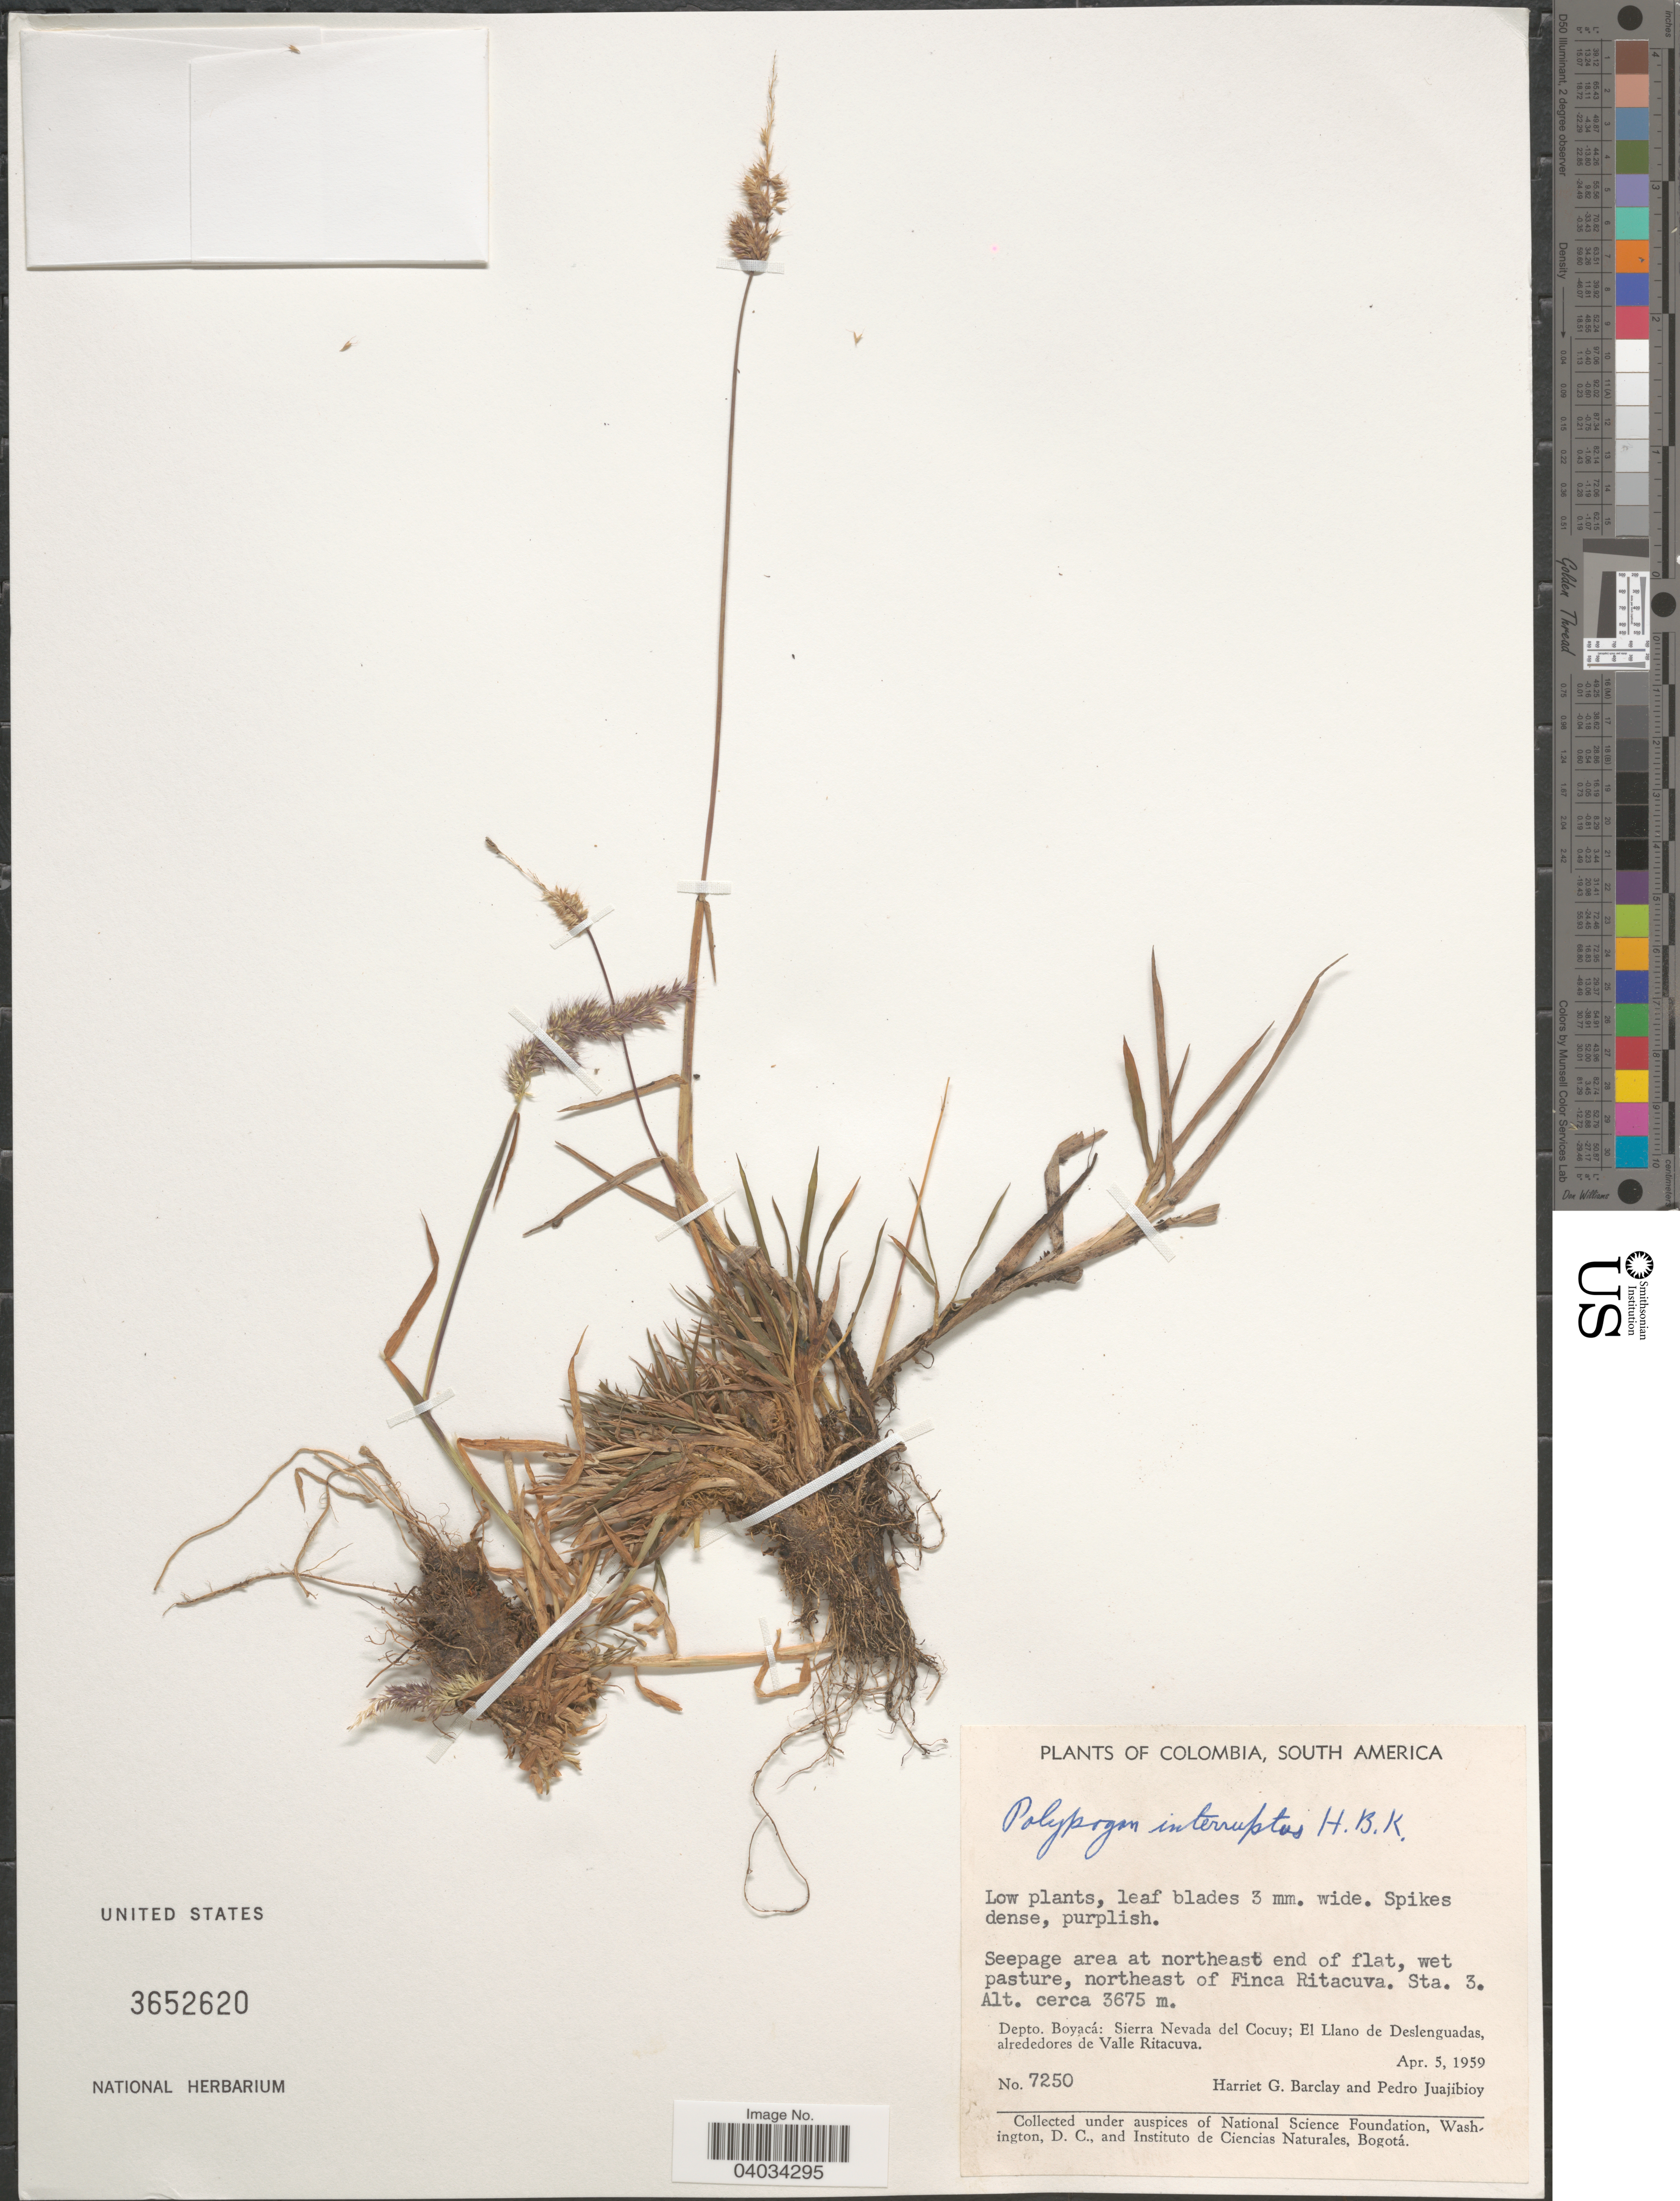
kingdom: Plantae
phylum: Tracheophyta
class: Liliopsida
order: Poales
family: Poaceae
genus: Polypogon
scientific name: Polypogon interruptus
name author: Kunth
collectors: H. G. Barclay & P. Juajibioy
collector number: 7250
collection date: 1959-04-05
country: Colombia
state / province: Boyacá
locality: Area at northeast end of flat, wet pasture, northeast of Finca Ritacuva. Sta. 3. Depto. Boyacá: Sierra Nevada del Cocuy; El Llano de Deslenguadas, alrededores de Valle Ritacuva.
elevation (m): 3675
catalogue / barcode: US 3652620